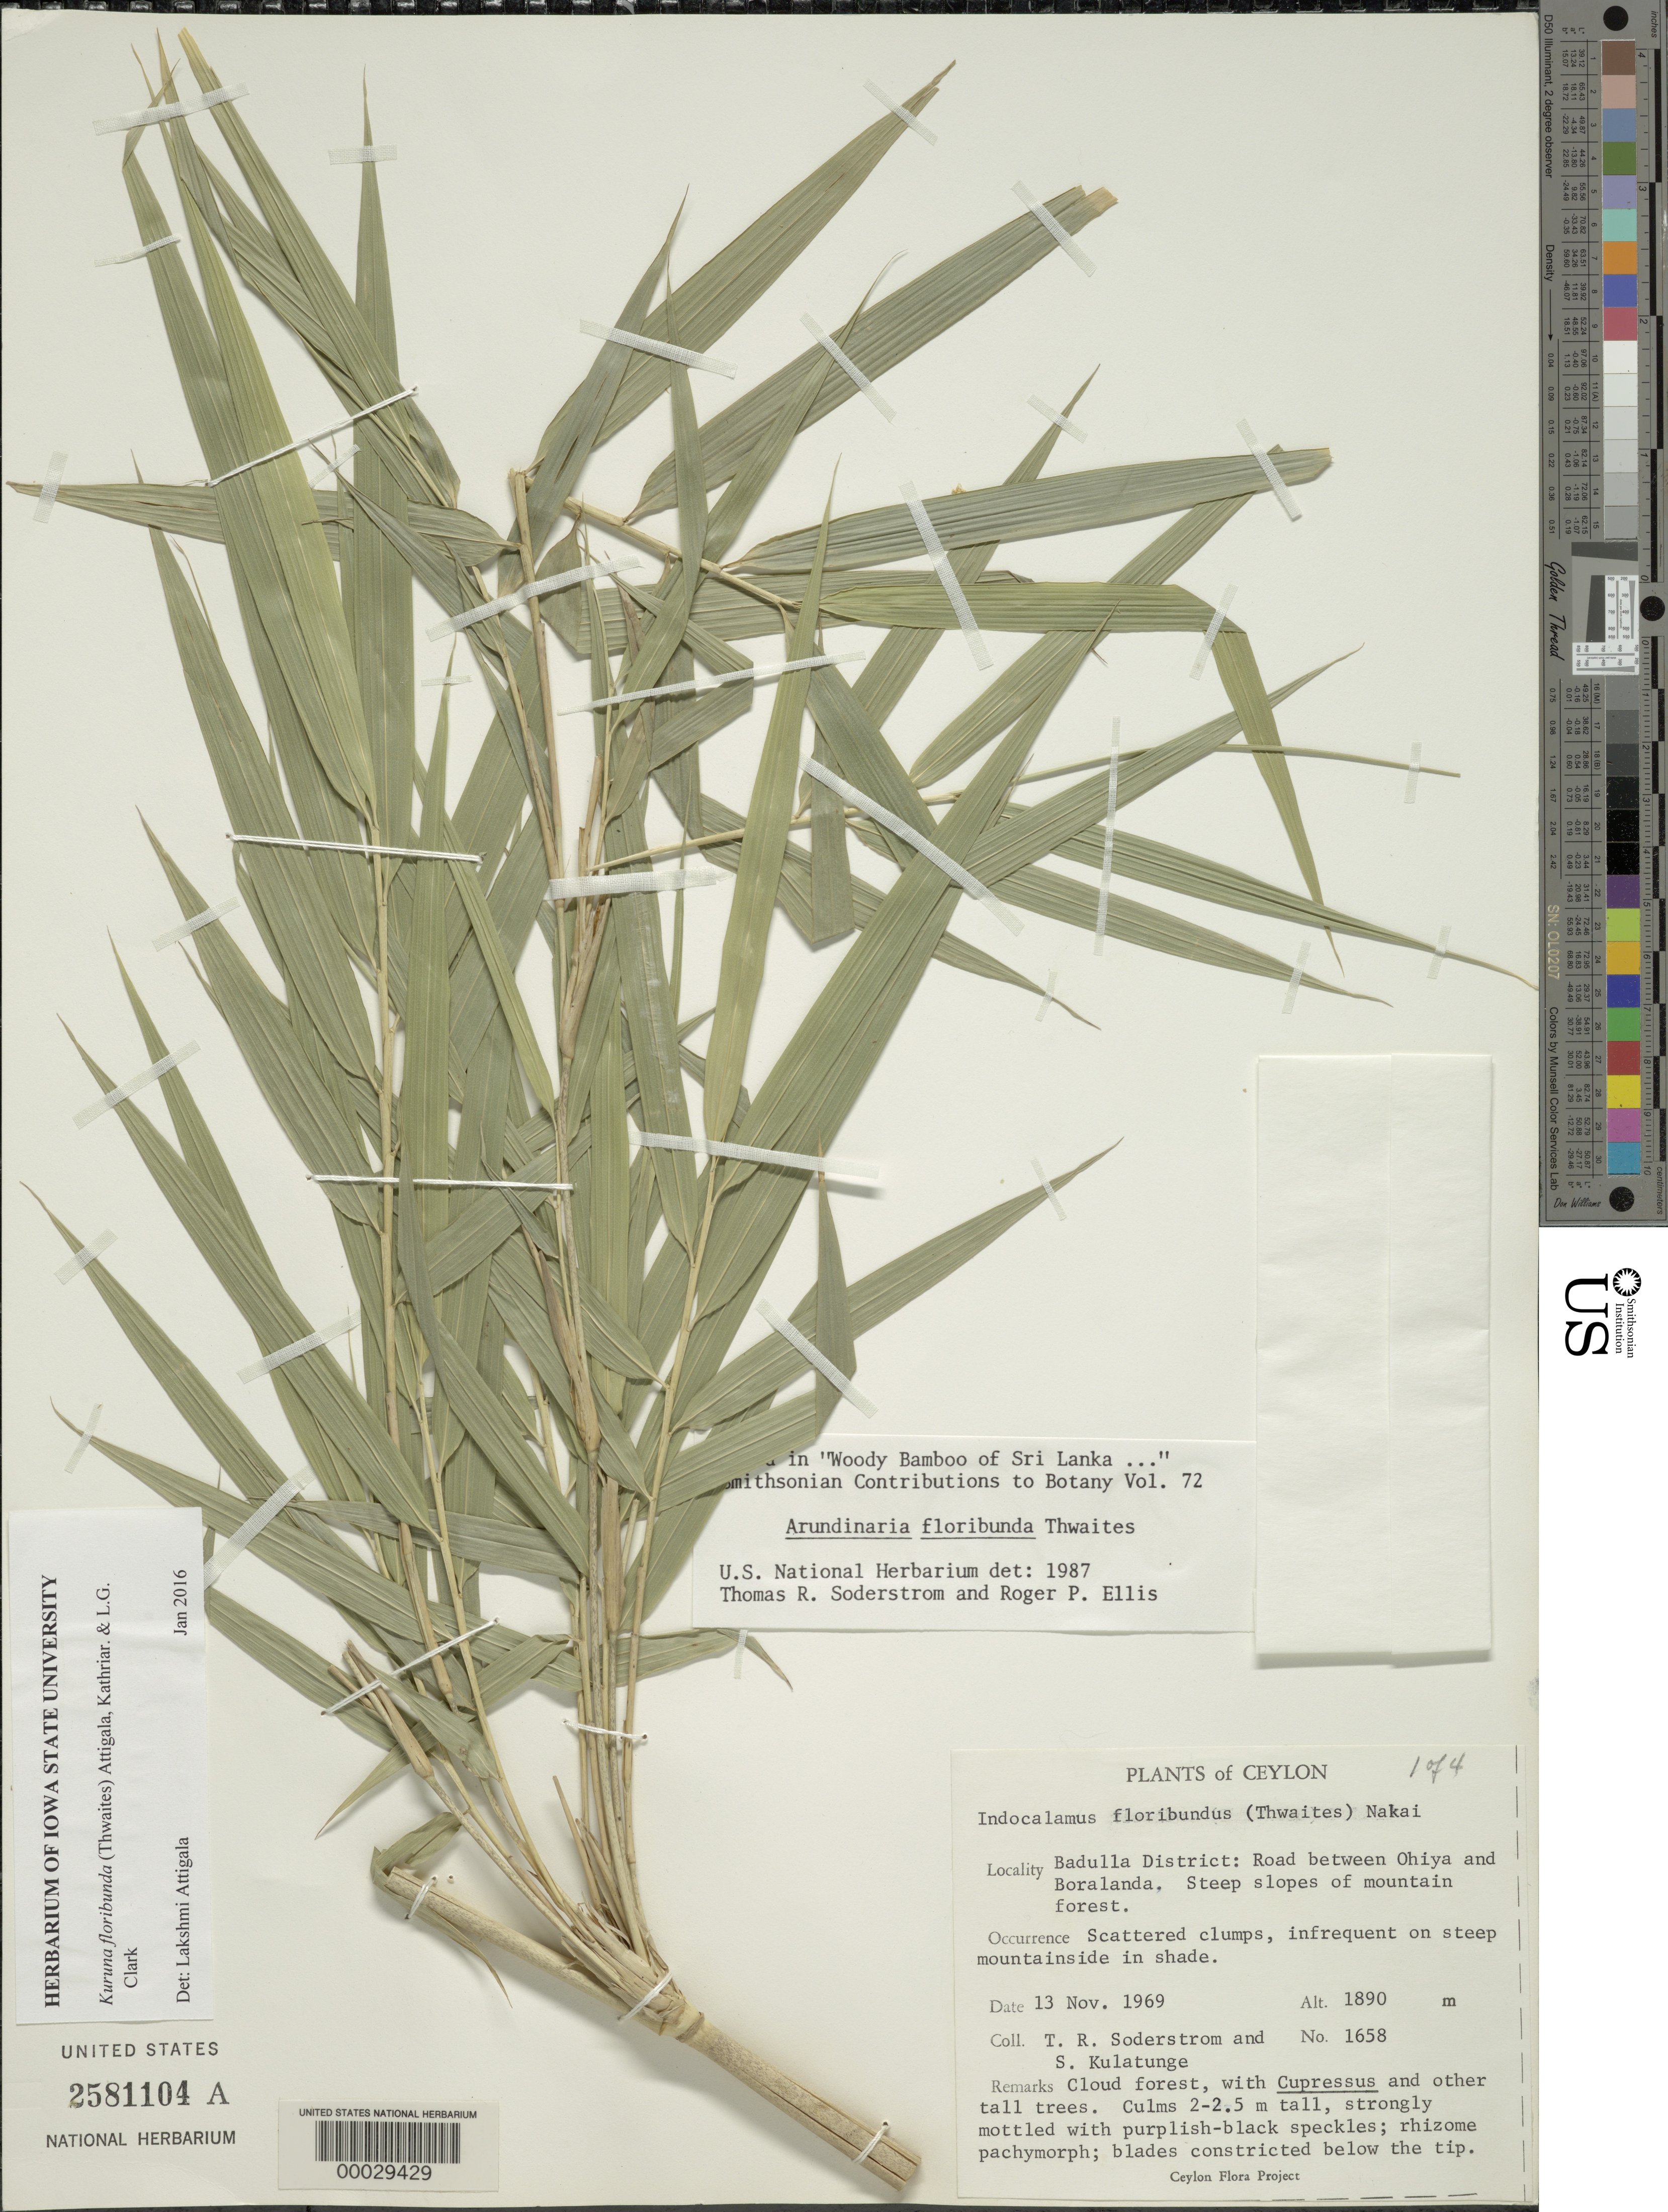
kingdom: Plantae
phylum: Tracheophyta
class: Liliopsida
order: Poales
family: Poaceae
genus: Kuruna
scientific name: Kuruna floribunda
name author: (Thwaites) Attigala et al.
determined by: Attigala, L.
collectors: T. R. Soderstrom & S. Kulatunge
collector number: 1658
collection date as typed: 13 Nov 1969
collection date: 1969-11-13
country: Sri Lanka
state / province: Western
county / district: Badulla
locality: Ohiya; boralanda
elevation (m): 1890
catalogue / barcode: US 2581104A